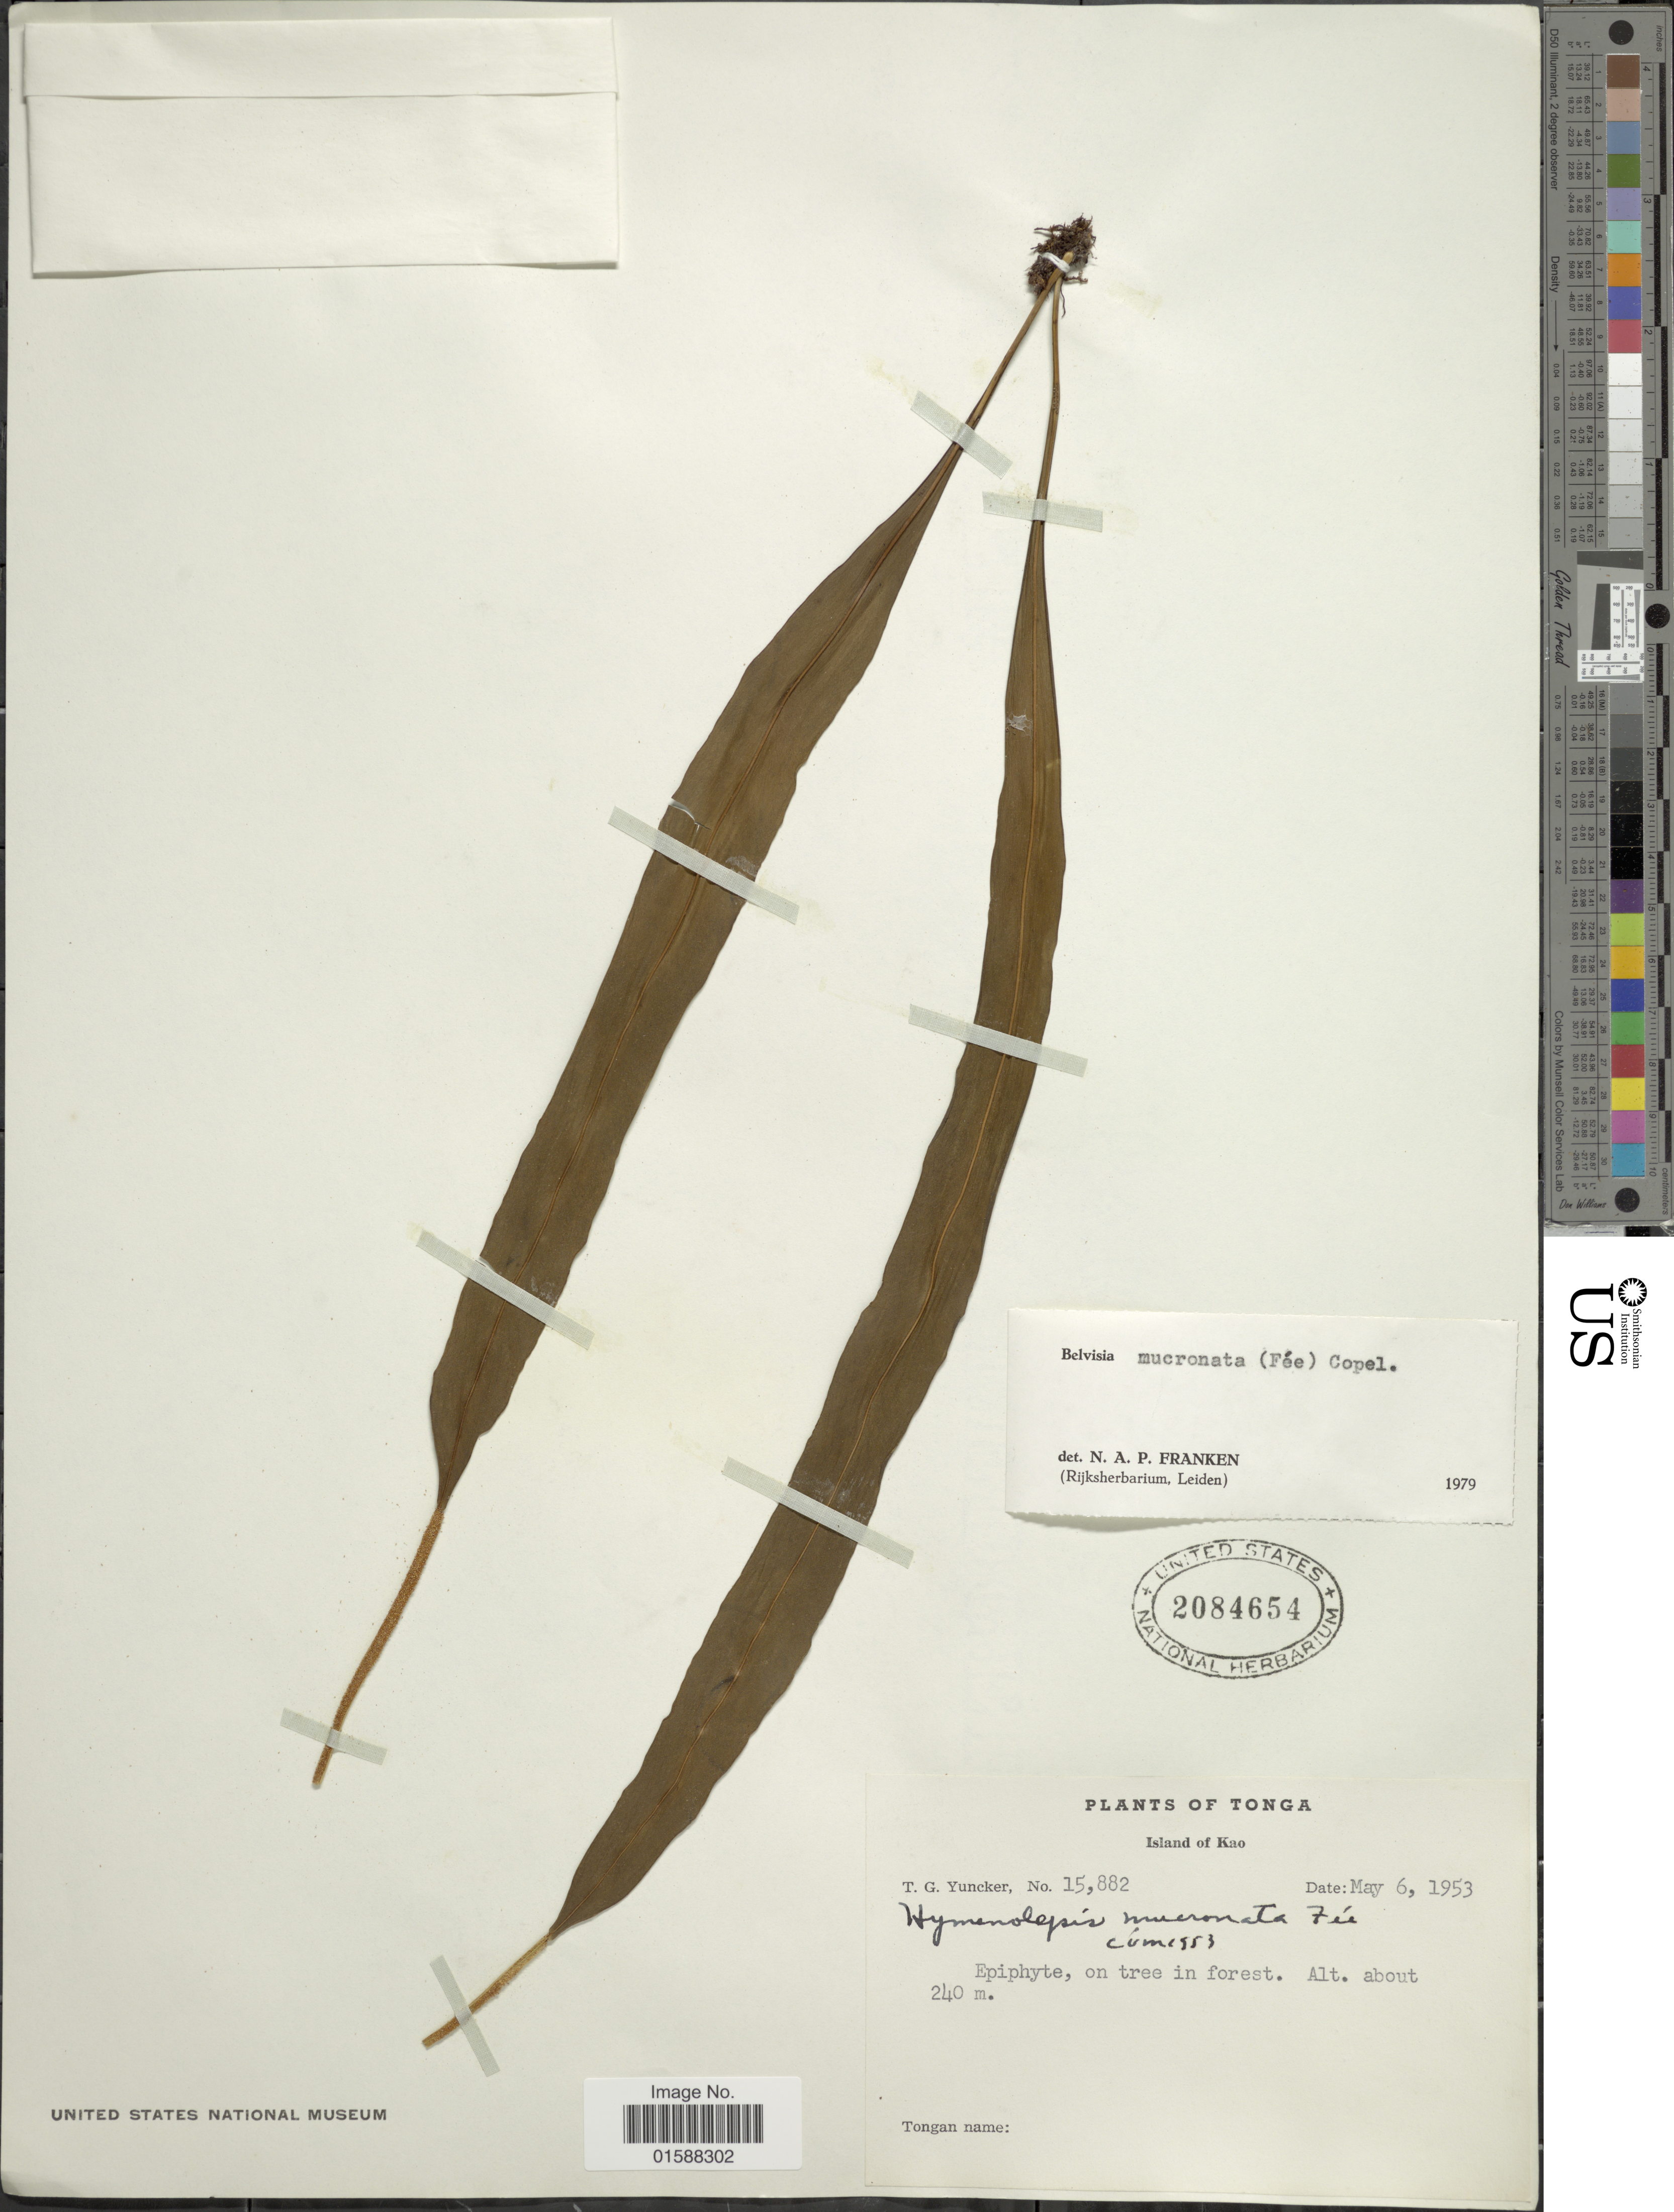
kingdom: Plantae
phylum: Tracheophyta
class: Polypodiopsida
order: Polypodiales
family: Polypodiaceae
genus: Lepisorus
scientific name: Lepisorus mucronatus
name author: (Fée) Li S. Wang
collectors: T. G. Yuncker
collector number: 15882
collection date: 1953-05-06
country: Tonga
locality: Island of Kao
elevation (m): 240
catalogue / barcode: US 2084654